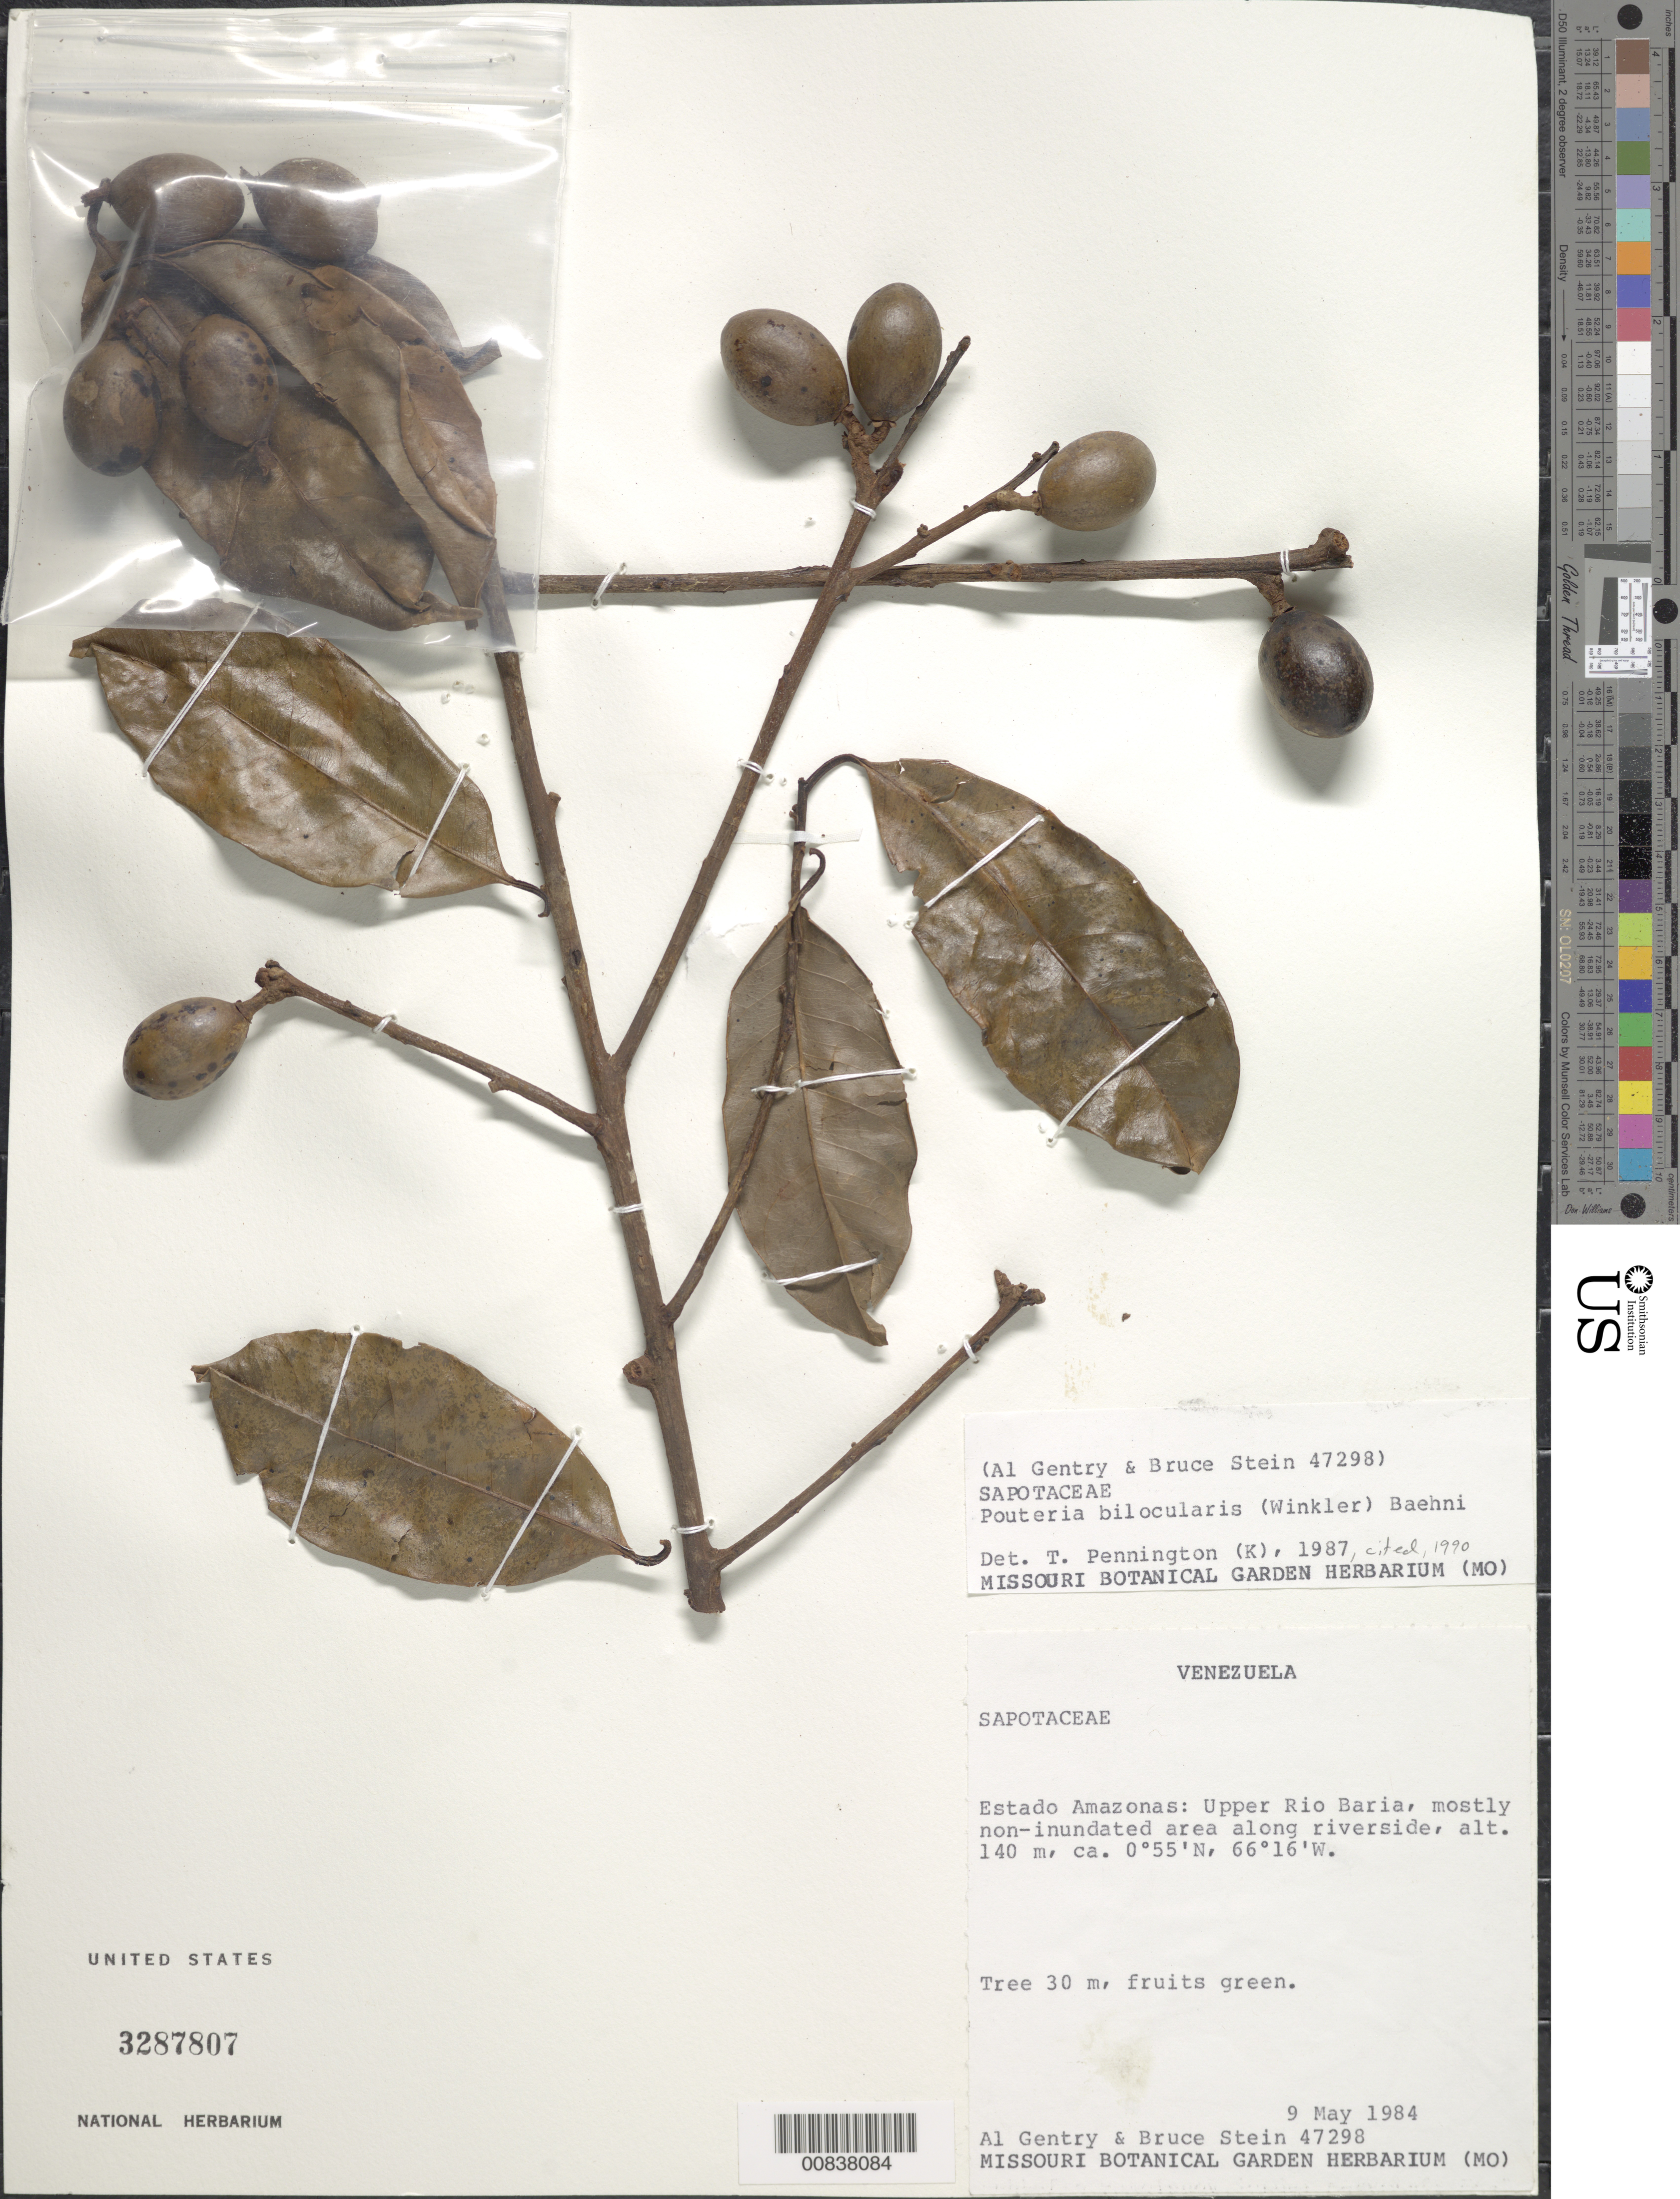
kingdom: Plantae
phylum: Tracheophyta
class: Magnoliopsida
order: Ericales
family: Sapotaceae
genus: Pouteria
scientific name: Pouteria bilocularis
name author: (H.J.P. Winkl.) Baehni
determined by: Pennington, T. D., (K)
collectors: A. H. Gentry & B. Stein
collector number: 47298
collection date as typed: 9-May-84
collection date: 1984-05-09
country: Venezuela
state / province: Amazonas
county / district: Río Negro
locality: Río Baria, upper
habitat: Mostly non-inudated area along riverside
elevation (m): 140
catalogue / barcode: US 3287807